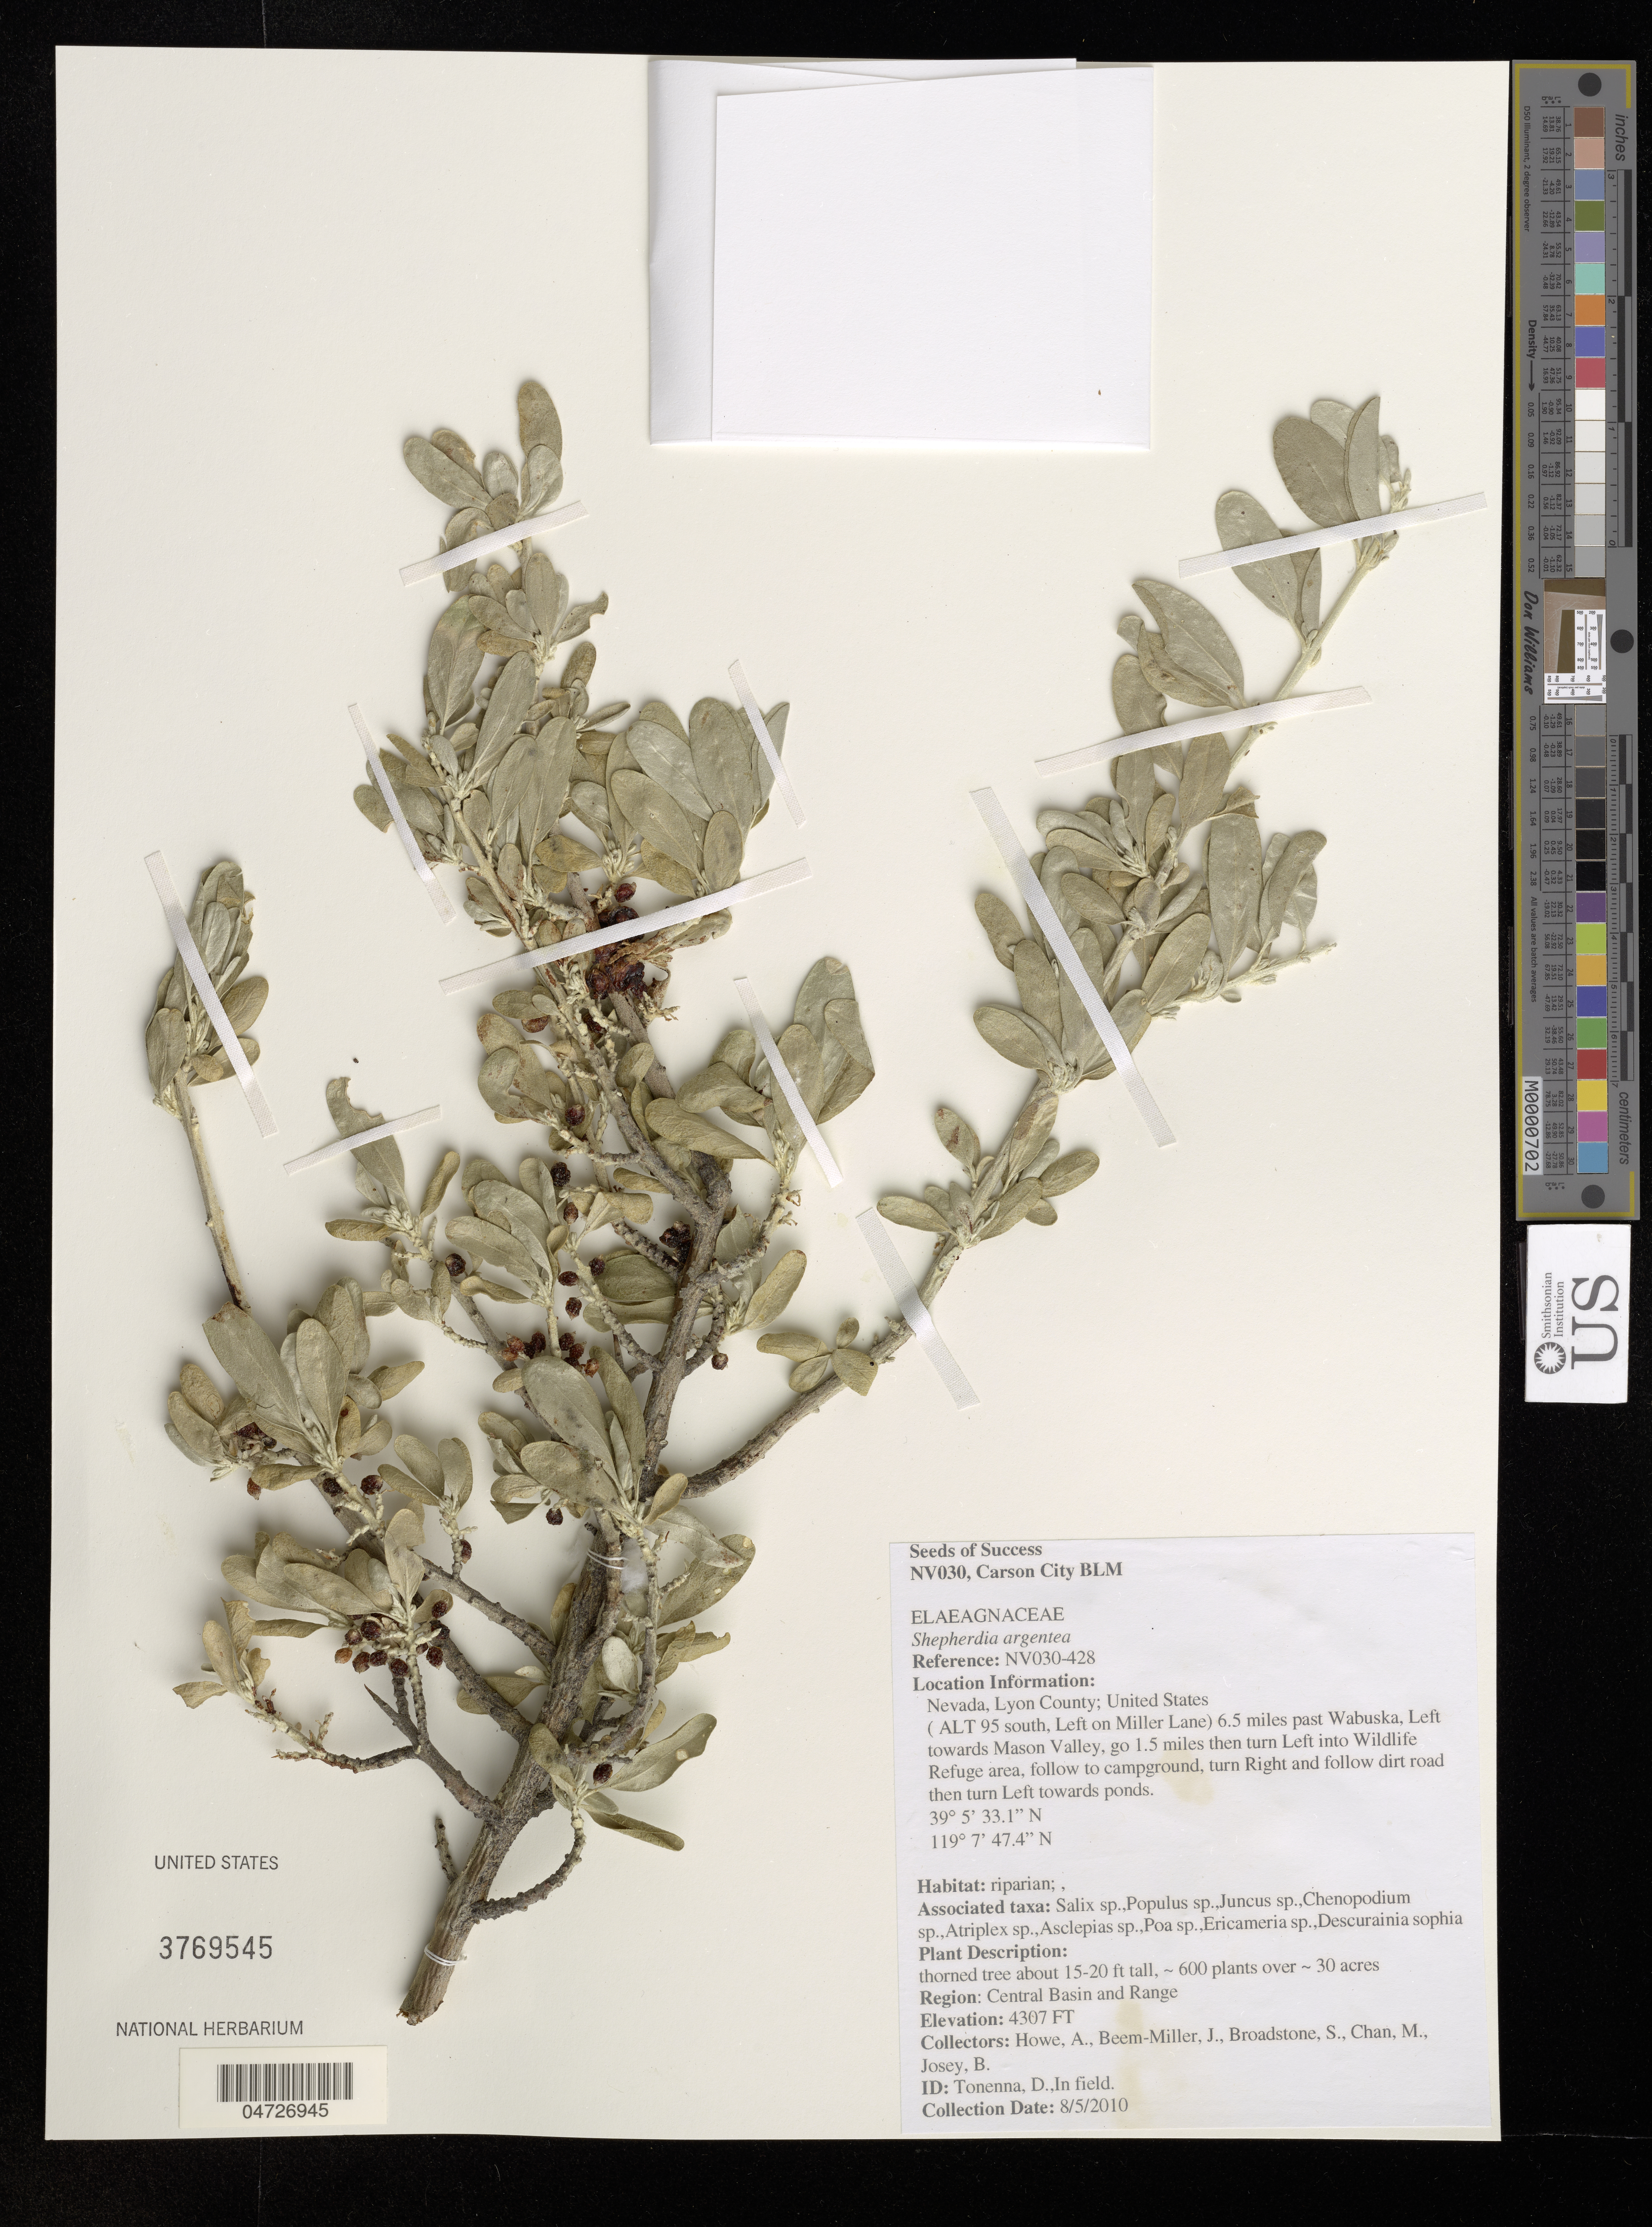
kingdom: Plantae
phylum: Tracheophyta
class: Magnoliopsida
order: Rosales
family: Elaeagnaceae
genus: Shepherdia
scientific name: Shepherdia argentea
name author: (Pursh) Nutt.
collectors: A. Howe, J. Beem-Miller, S. Broadstone, M. Chan & B. Josey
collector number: NV030-428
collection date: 2010-05-08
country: United States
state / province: Nevada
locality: Lyon County. (ALT 95 south, Left on Miller Lane) 6.5 miles past Wabuska, Left towards Mason Valley, go 1.5 miles then turn Left into Wildlife Refuge area, follow to campground, turn Right and follow dirt road then turn Left towards ponds.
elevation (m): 1313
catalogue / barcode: US 3769545